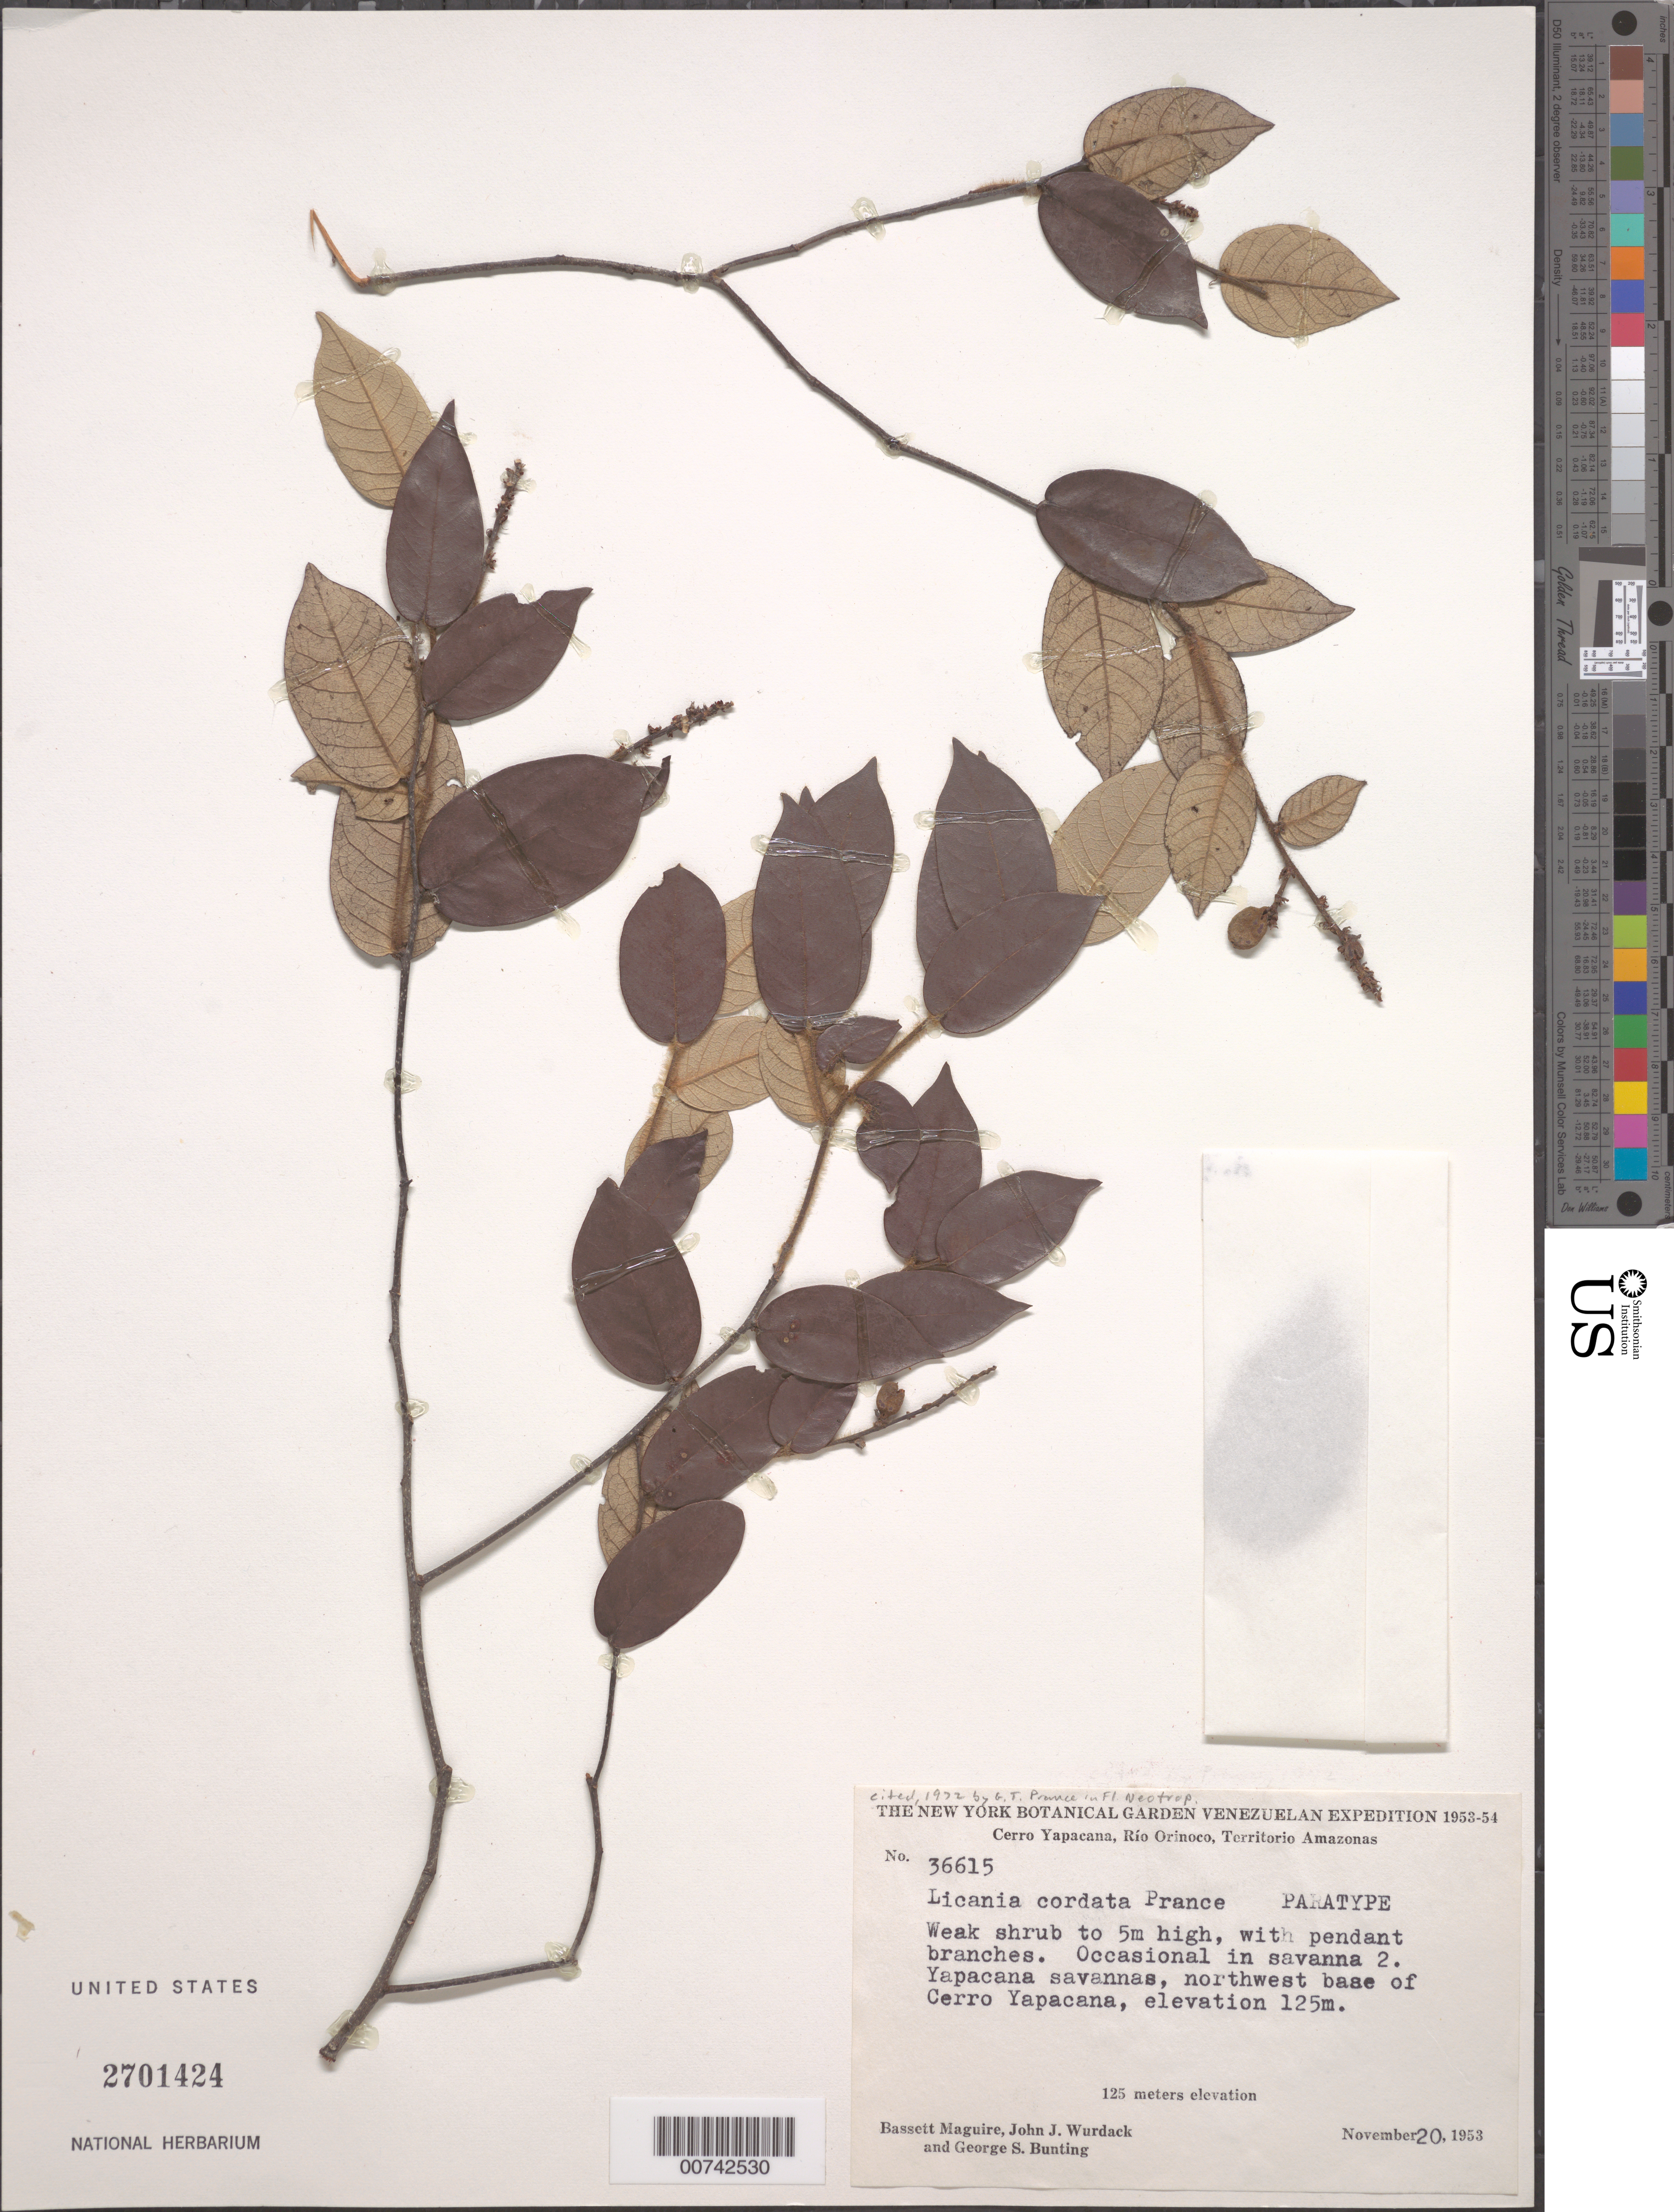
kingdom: Plantae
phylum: Tracheophyta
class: Magnoliopsida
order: Malpighiales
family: Chrysobalanaceae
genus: Licania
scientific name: Licania cordata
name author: Prance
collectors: B. Maguire, J. J. Wurdack & G. S. Bunting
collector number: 36615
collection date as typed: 20-Nov-53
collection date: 1953-11-20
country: Venezuela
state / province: Amazonas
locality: Río Orinoco, Cerro Yapacána, NW base of mountain, savanna No. 2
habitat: Savanna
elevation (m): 125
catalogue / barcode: US 2701424